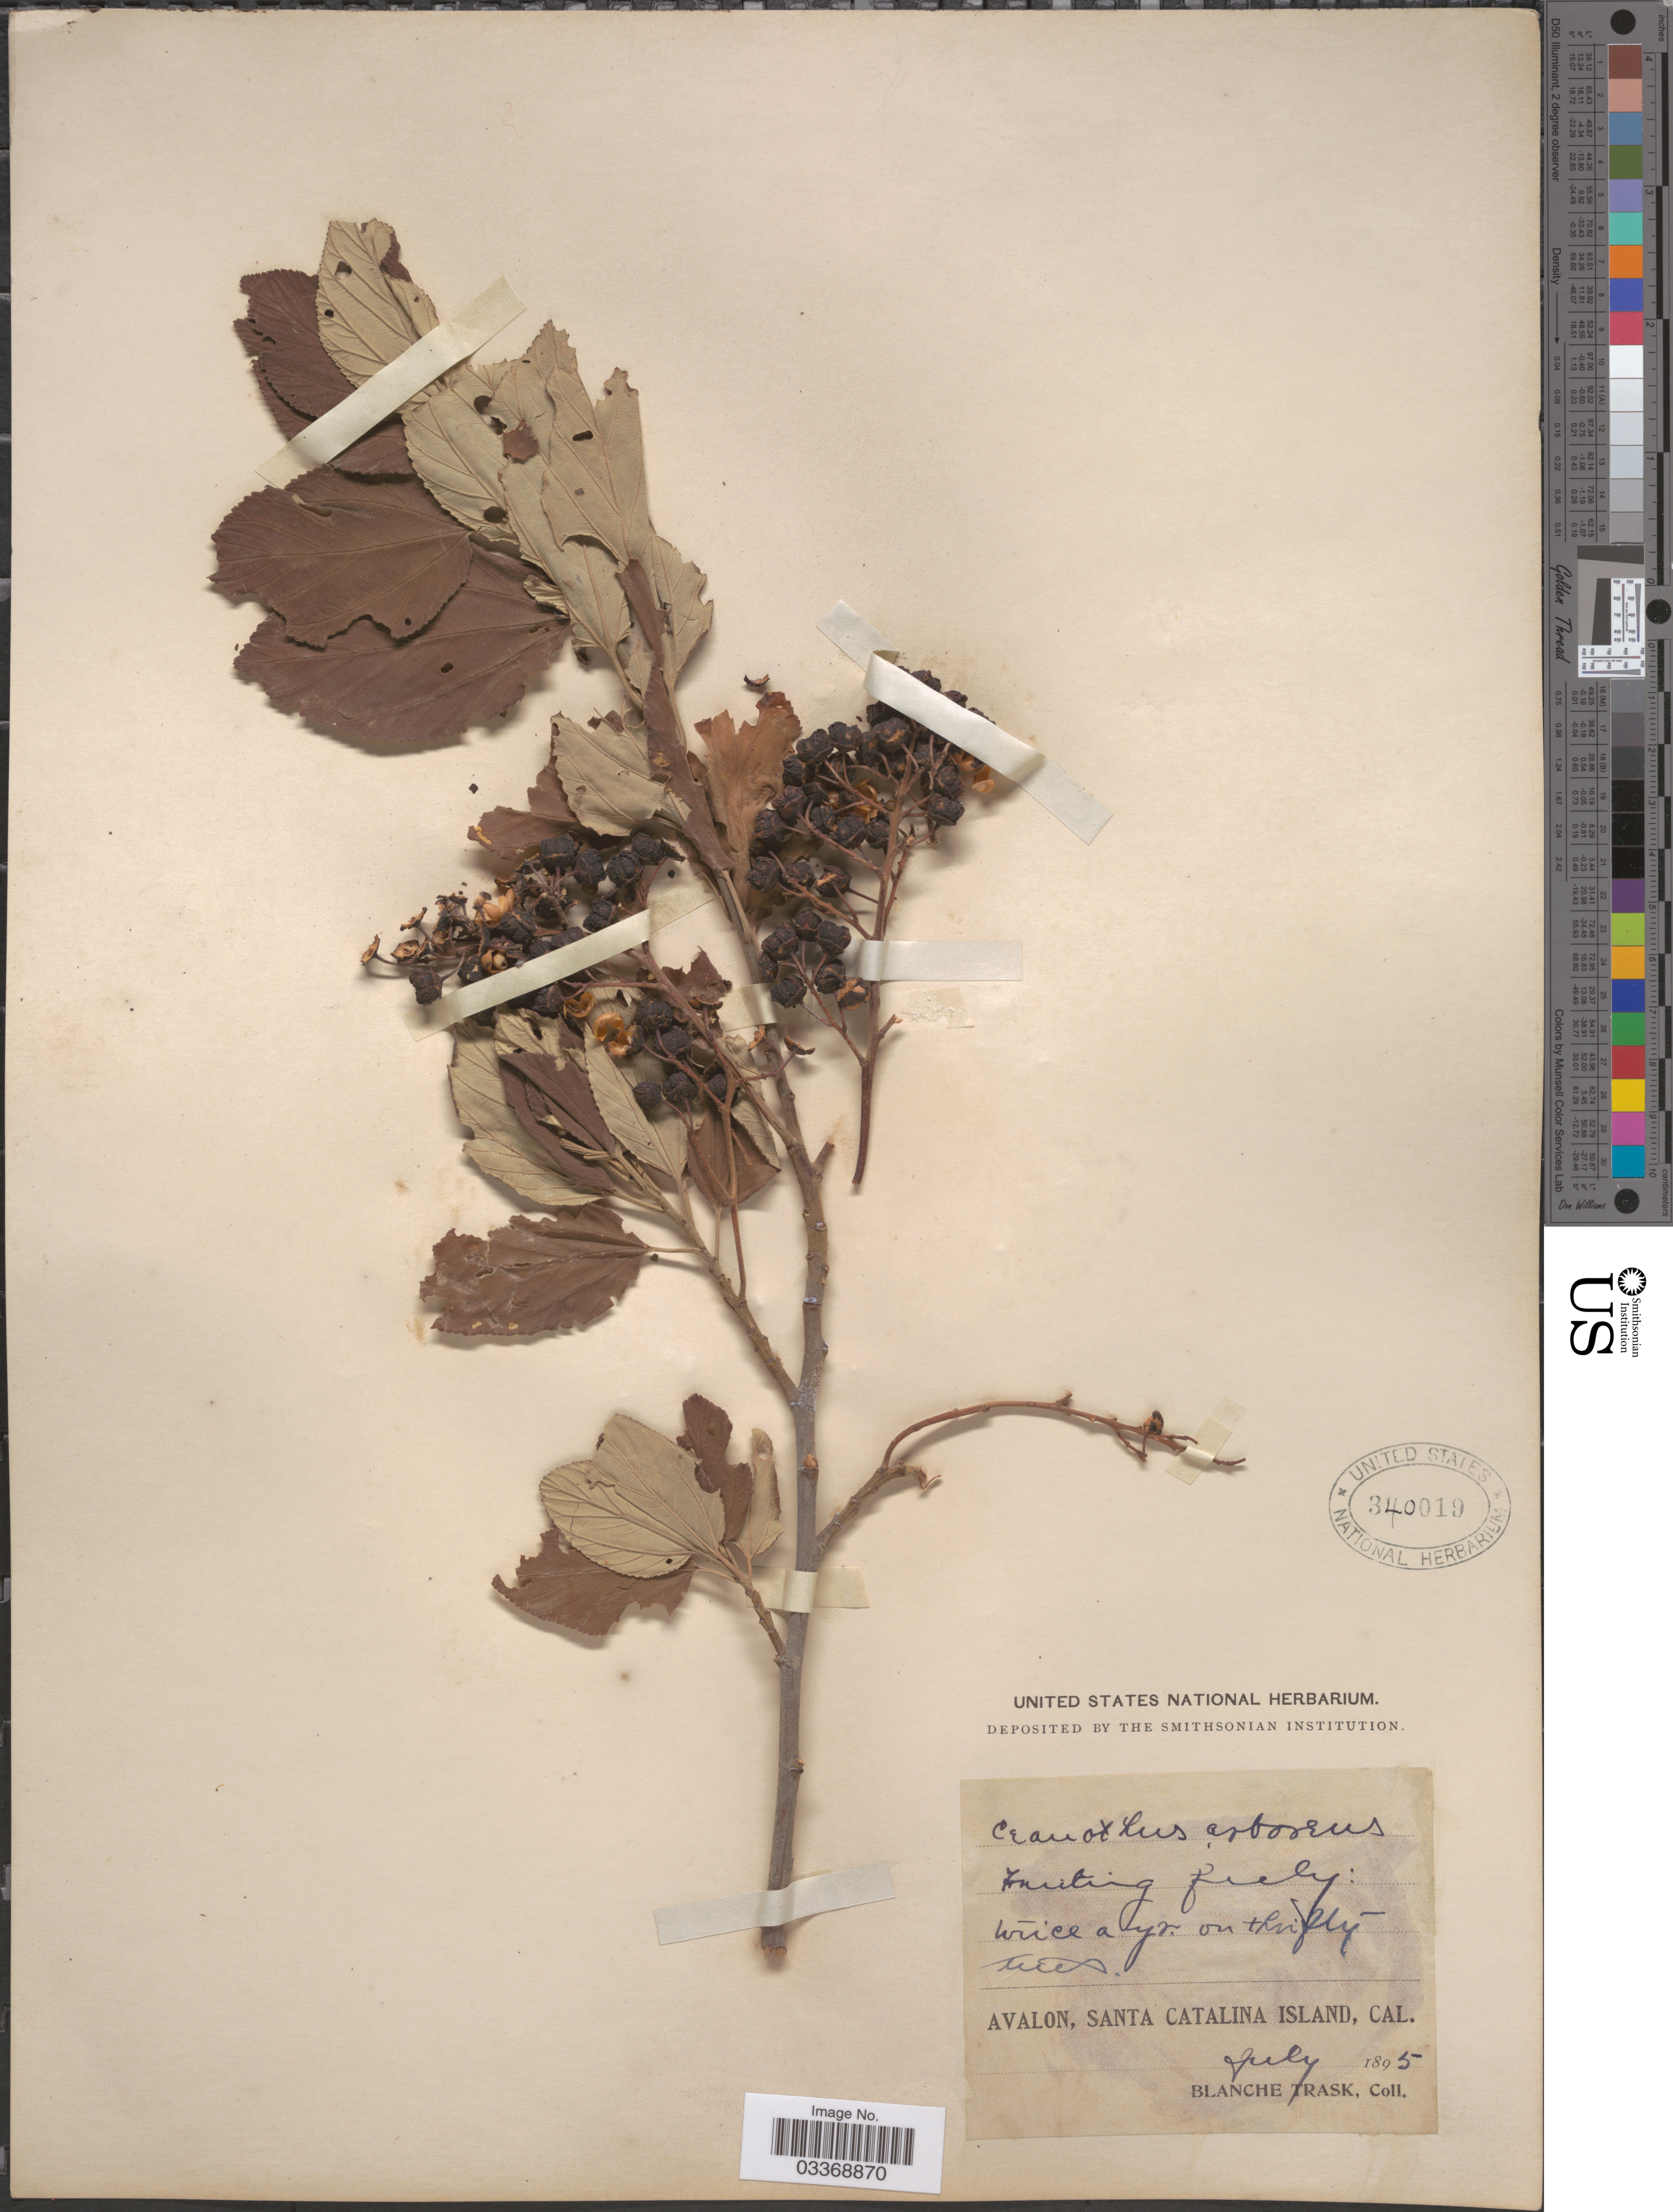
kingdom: Plantae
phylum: Tracheophyta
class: Magnoliopsida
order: Rosales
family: Rhamnaceae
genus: Ceanothus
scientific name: Ceanothus arboreus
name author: Greene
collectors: B. Trask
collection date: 1895-07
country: United States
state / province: California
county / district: Los Angeles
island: Santa Catalina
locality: Avalon, Santa Catalina Island.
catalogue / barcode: US 340019